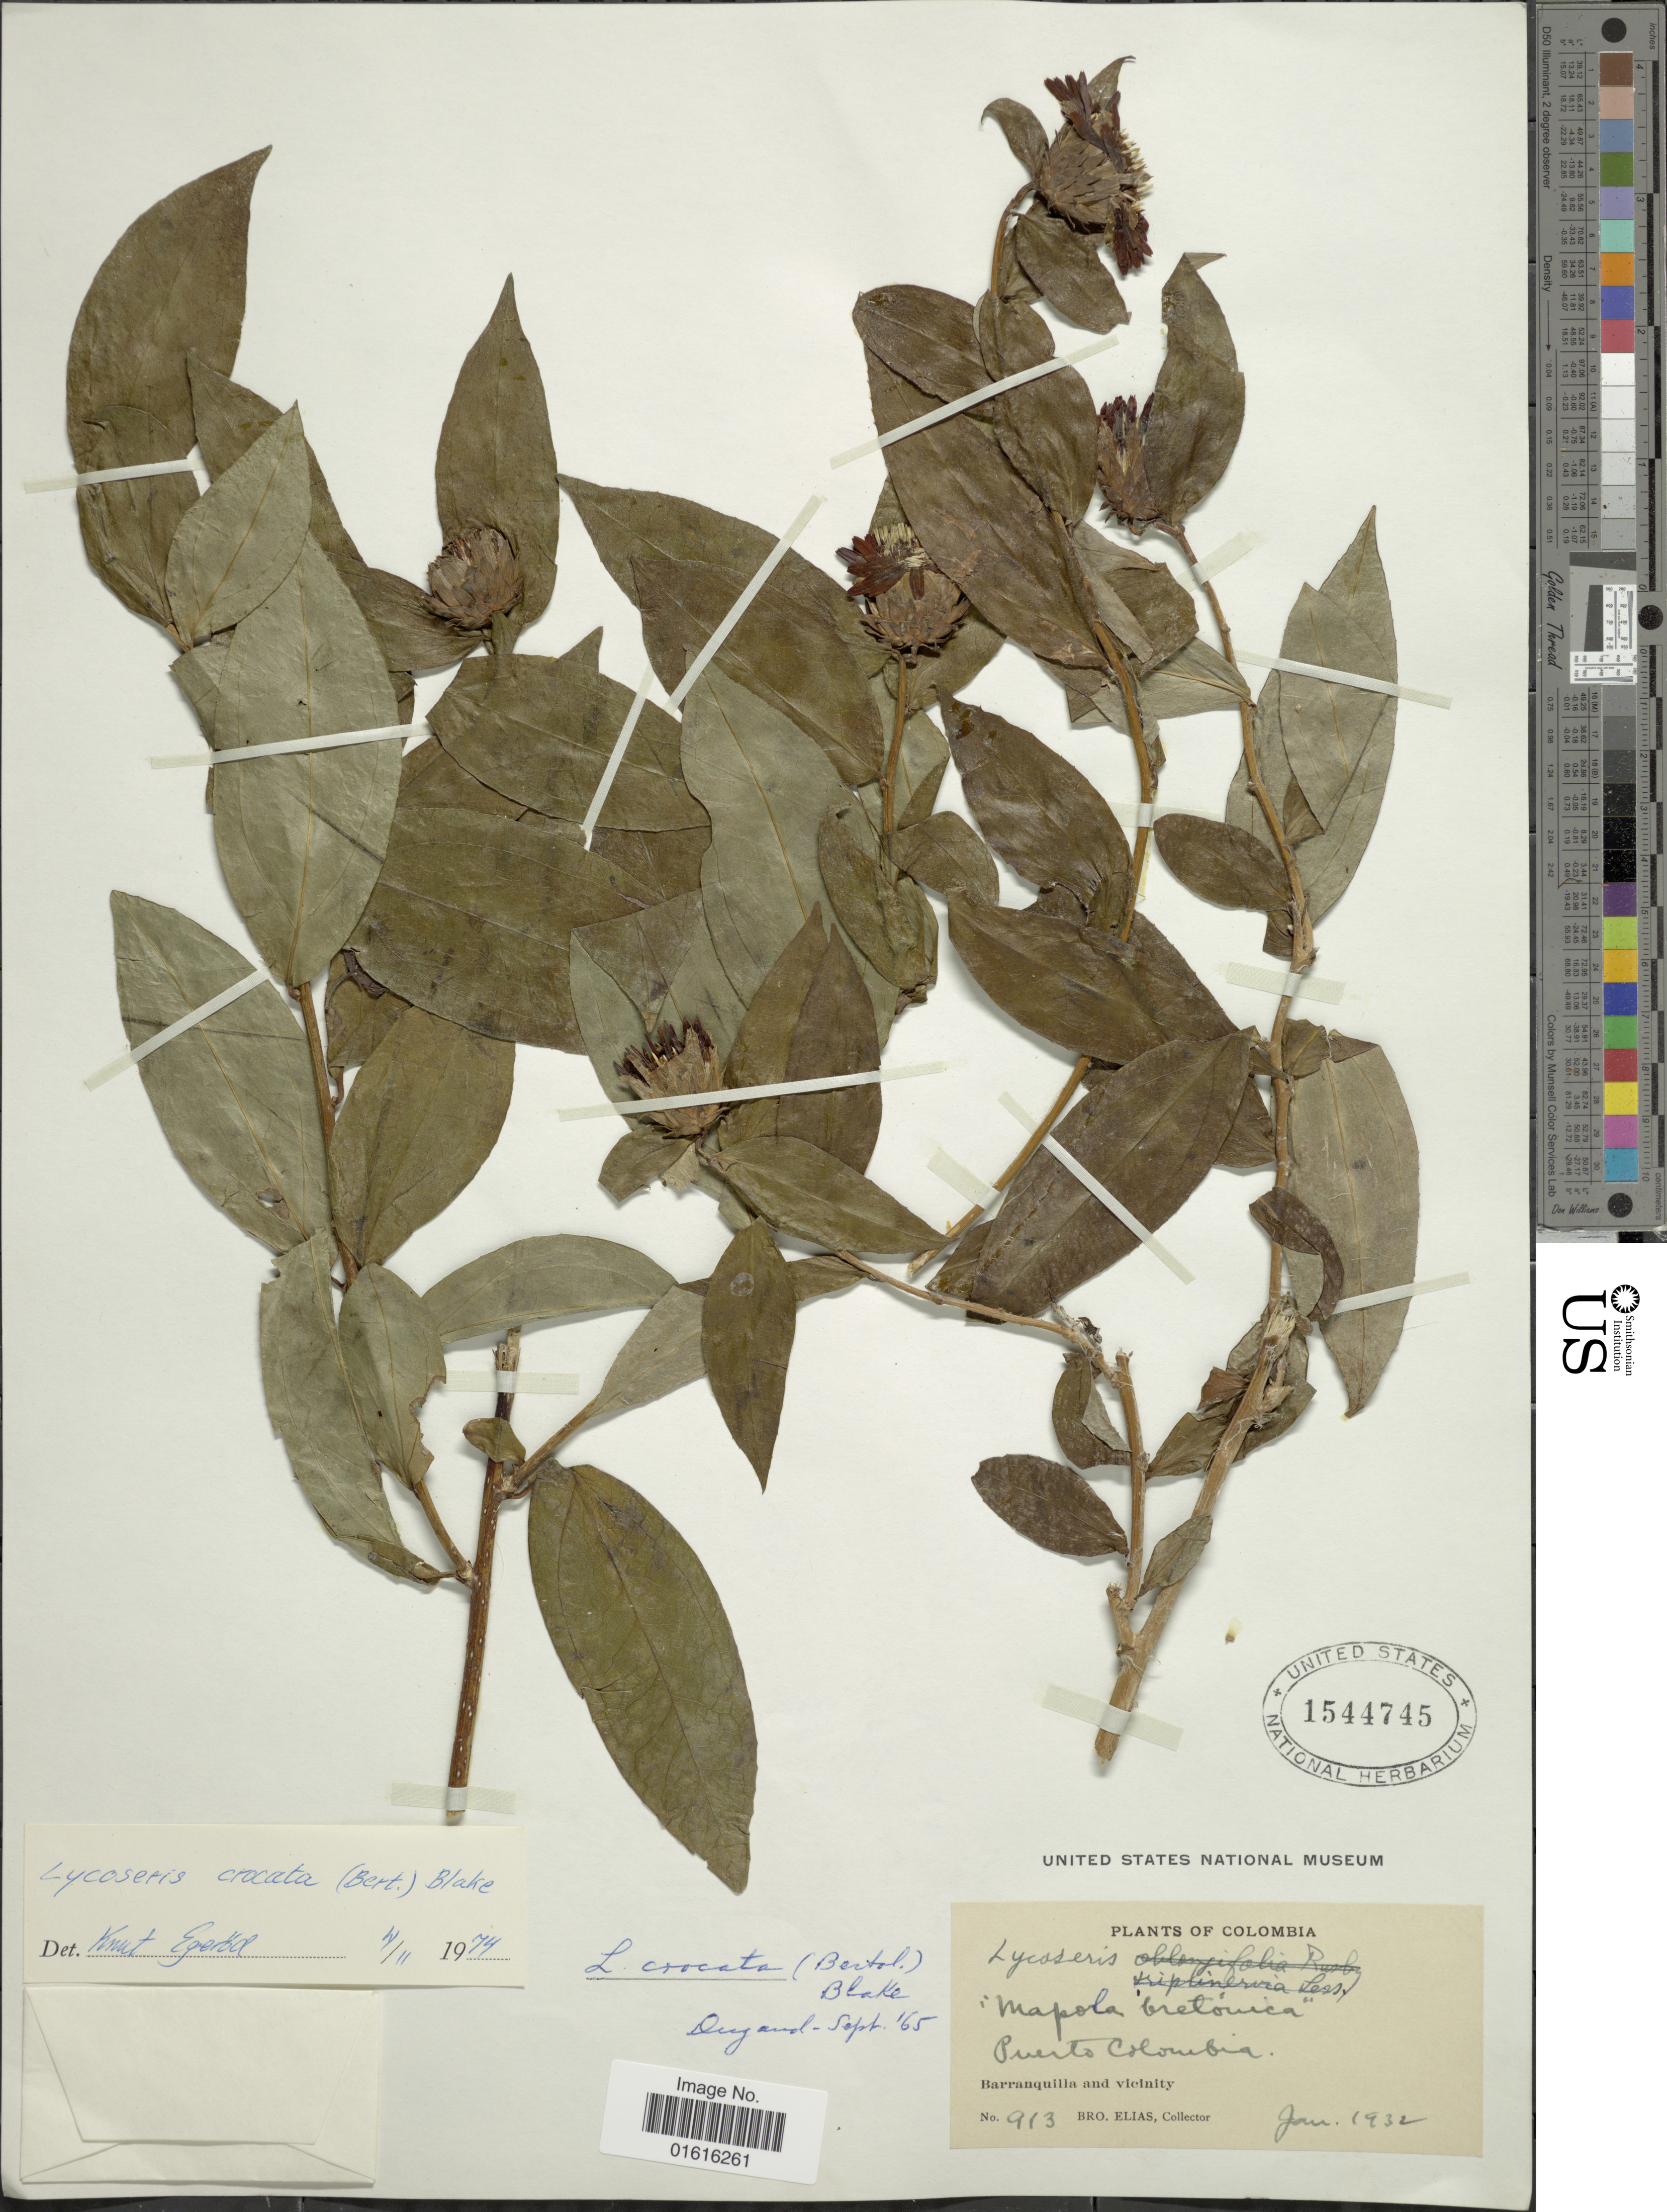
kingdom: Plantae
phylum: Tracheophyta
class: Magnoliopsida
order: Asterales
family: Asteraceae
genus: Lycoseris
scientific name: Lycoseris crocata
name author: S.F. Blake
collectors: Bro. Elias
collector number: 913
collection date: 1932-01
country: Colombia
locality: Puerto Colombia. Barranquilla and vicinity.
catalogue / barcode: US 1544745